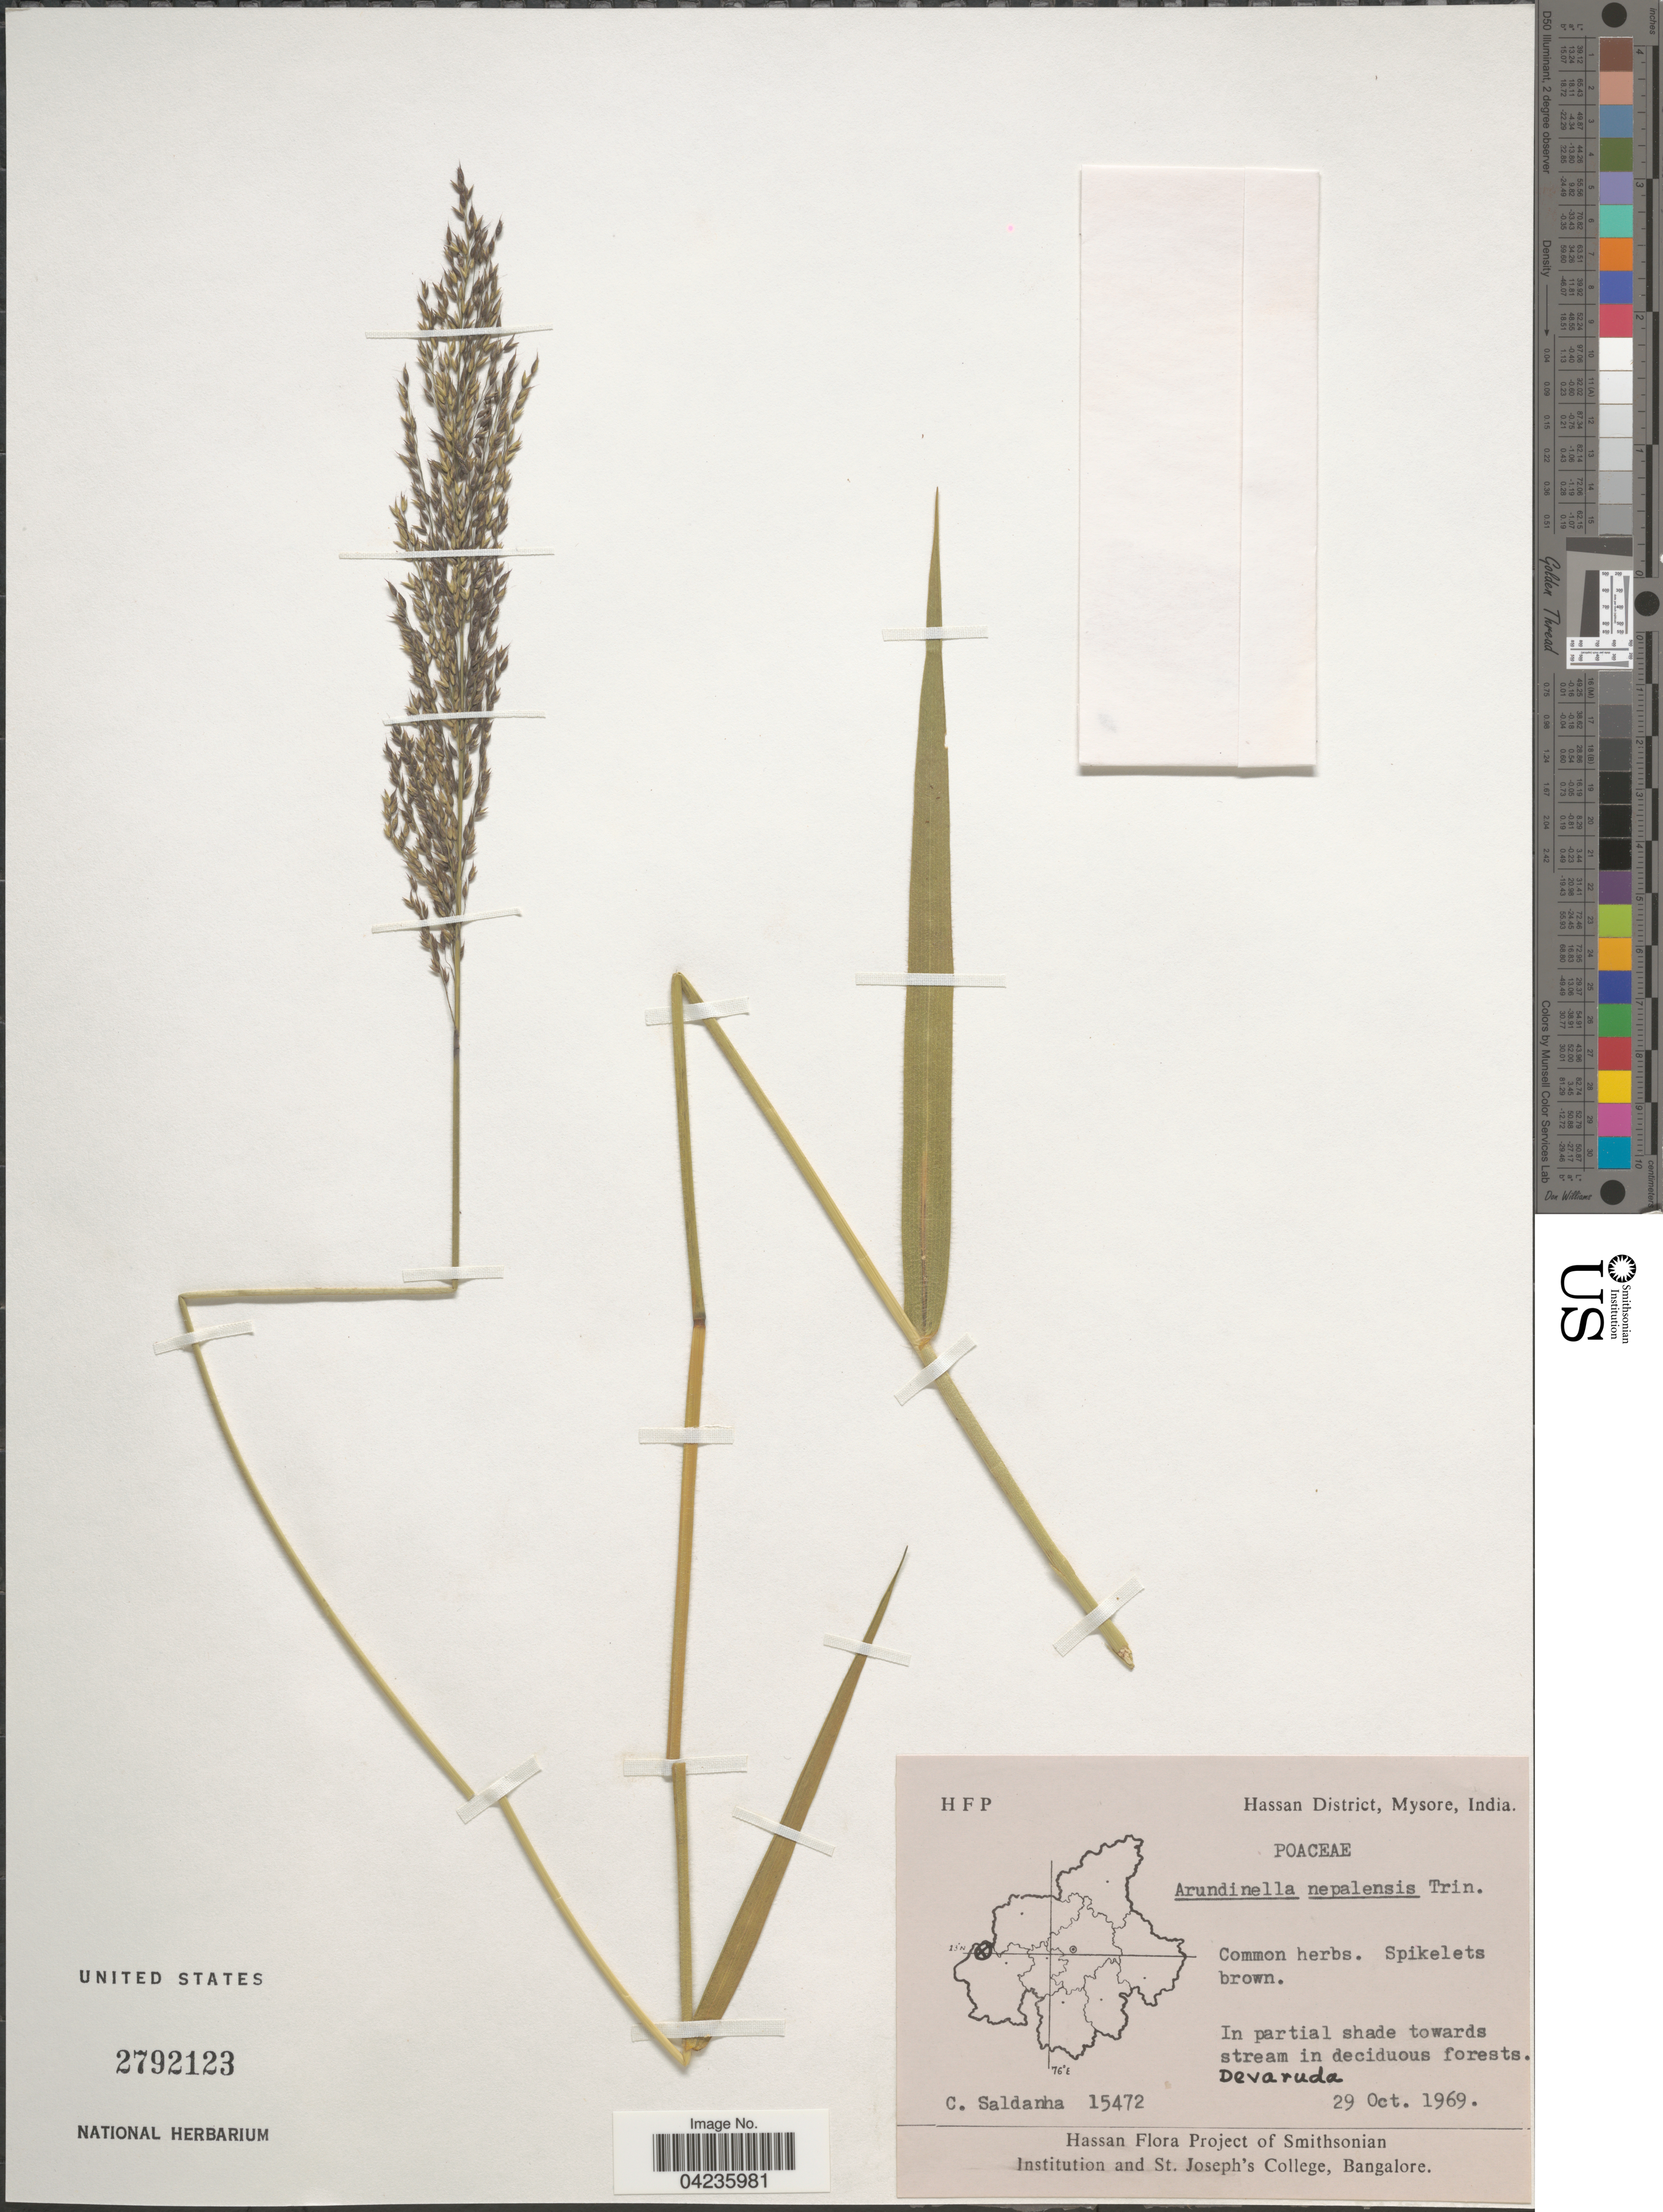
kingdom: Plantae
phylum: Tracheophyta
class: Liliopsida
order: Poales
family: Poaceae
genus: Arundinella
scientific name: Arundinella nepalensis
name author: Trin.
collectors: C. Saldanha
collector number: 15472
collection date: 1969-10-29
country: India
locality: Hassan District, Mysore. Devaruda.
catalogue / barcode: US 2792123